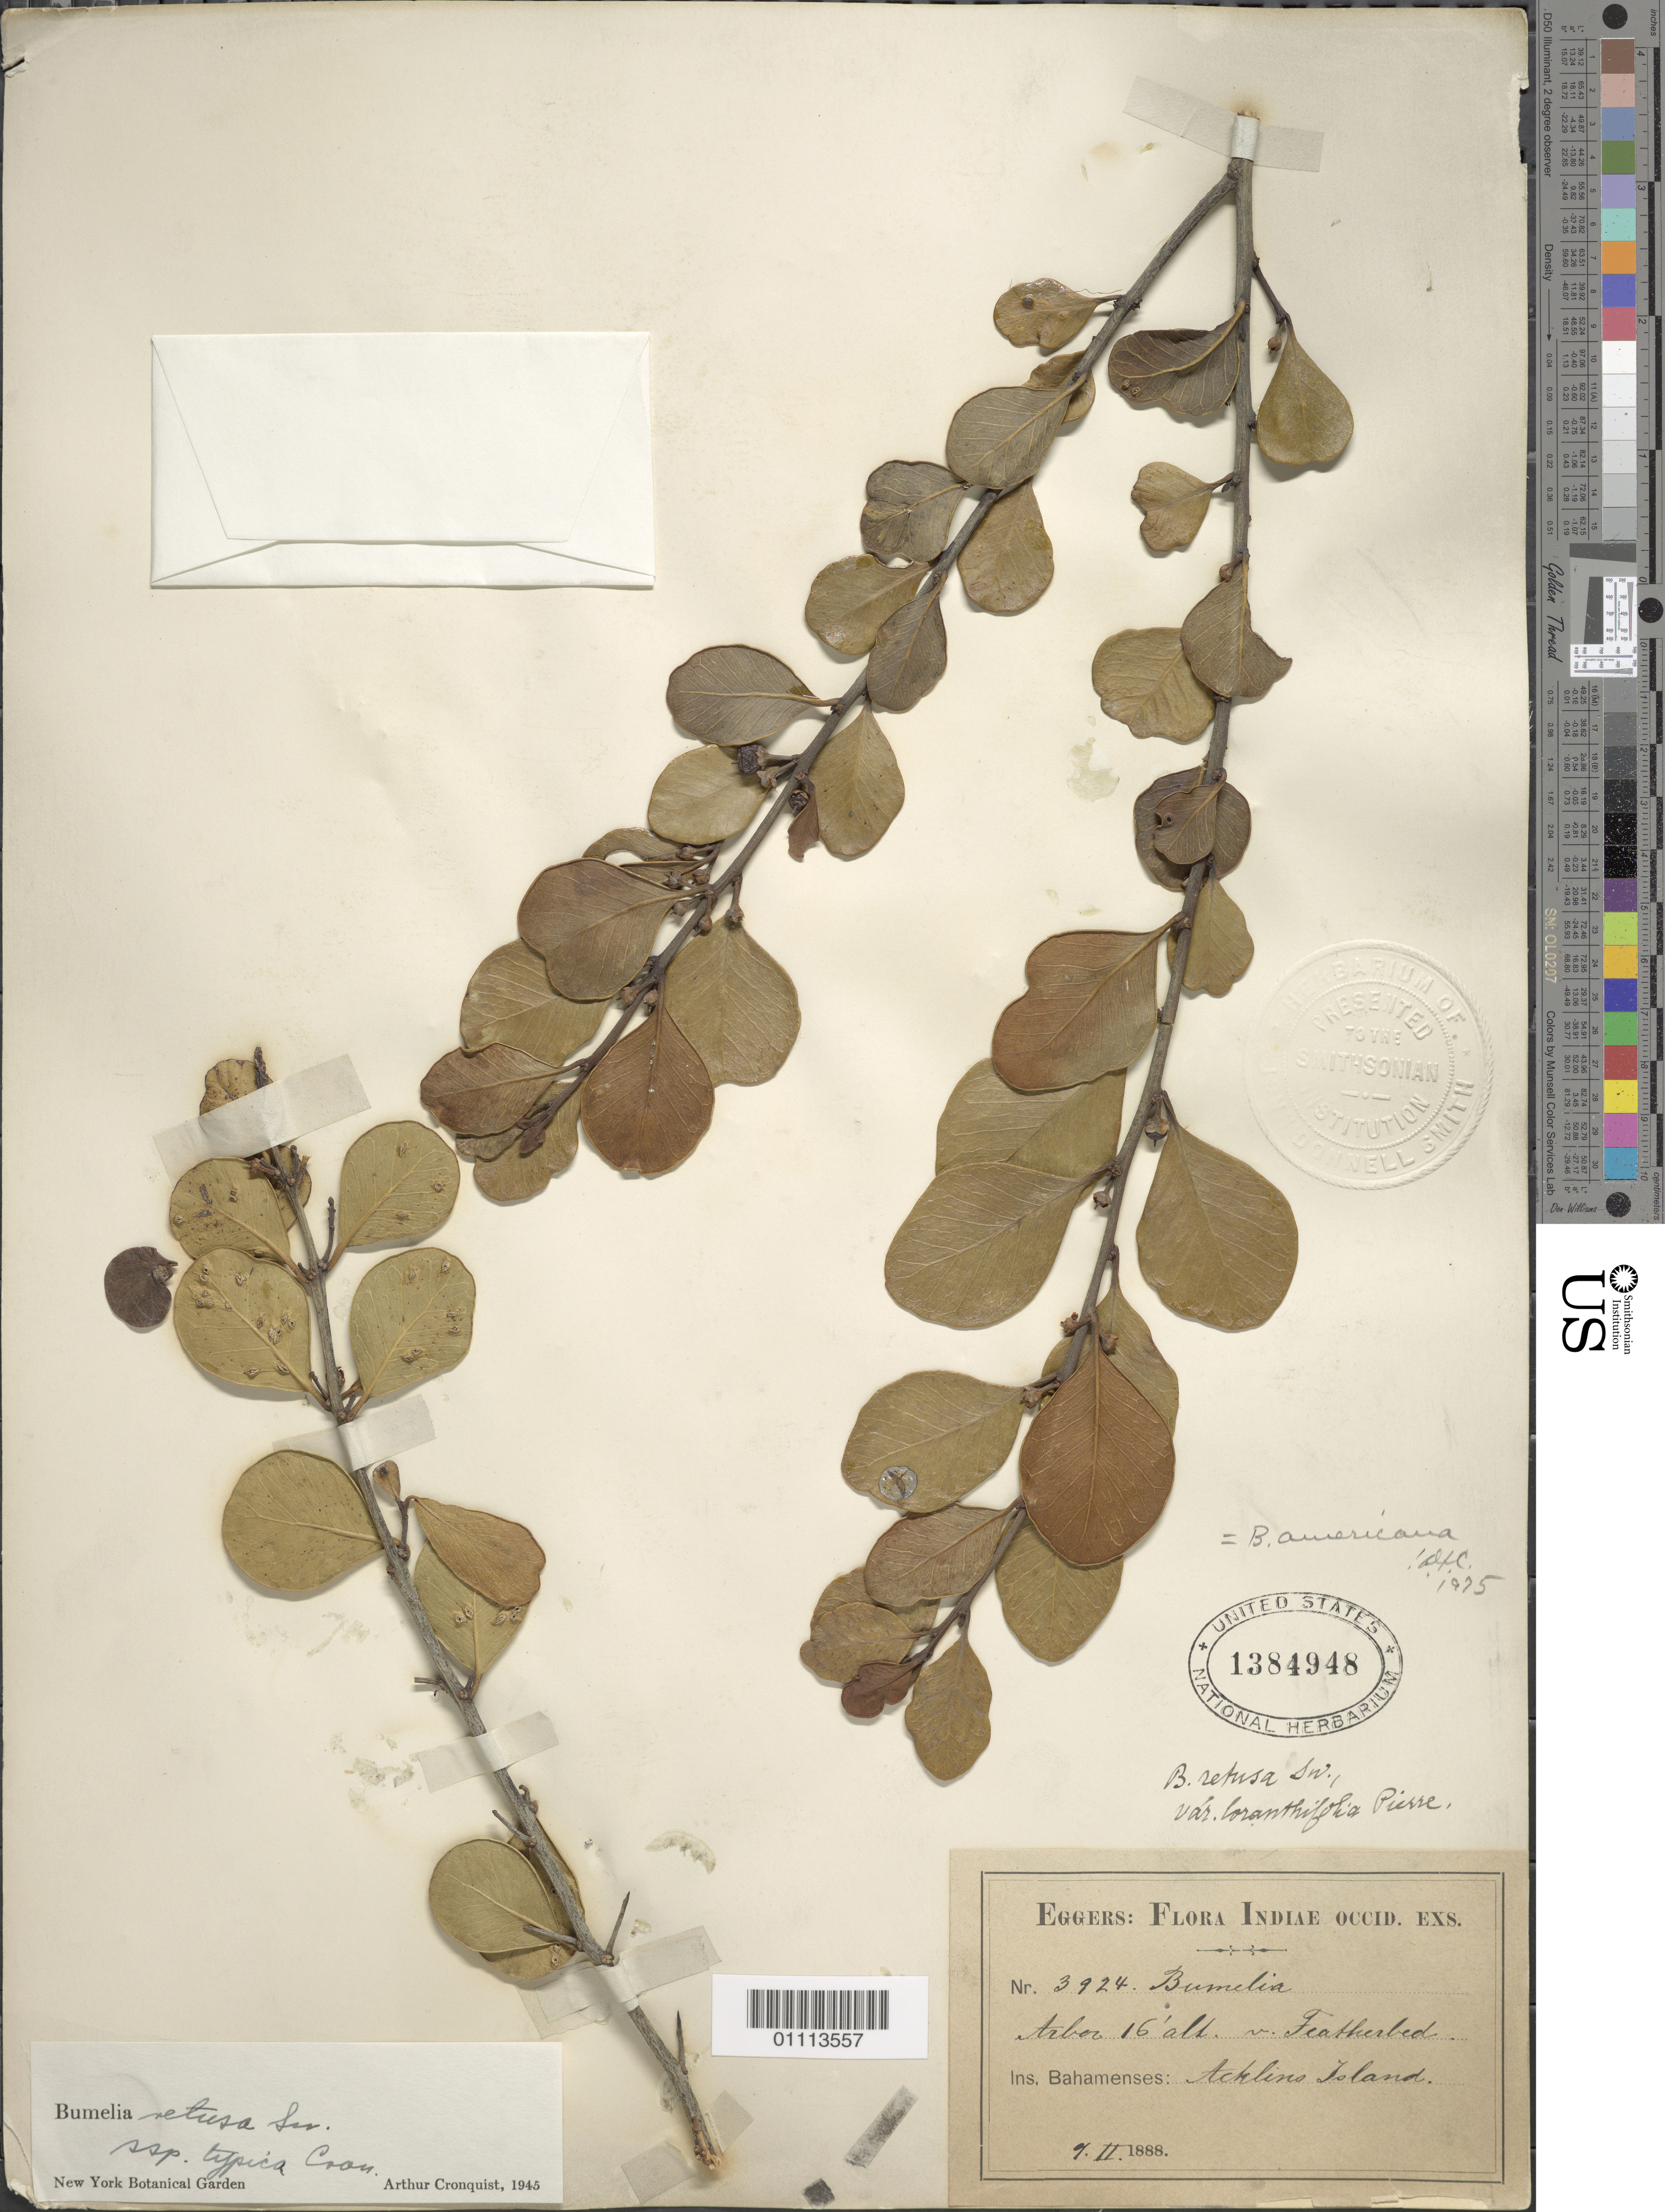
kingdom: Plantae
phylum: Tracheophyta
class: Magnoliopsida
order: Ericales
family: Sapotaceae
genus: Sideroxylon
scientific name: Sideroxylon americanum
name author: (Mill.) T.D. Penn.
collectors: H. F. A. von Eggers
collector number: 3924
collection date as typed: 09 Feb 1888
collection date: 1888-02-09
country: Bahamas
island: Acklin's I.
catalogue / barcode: US 1384948